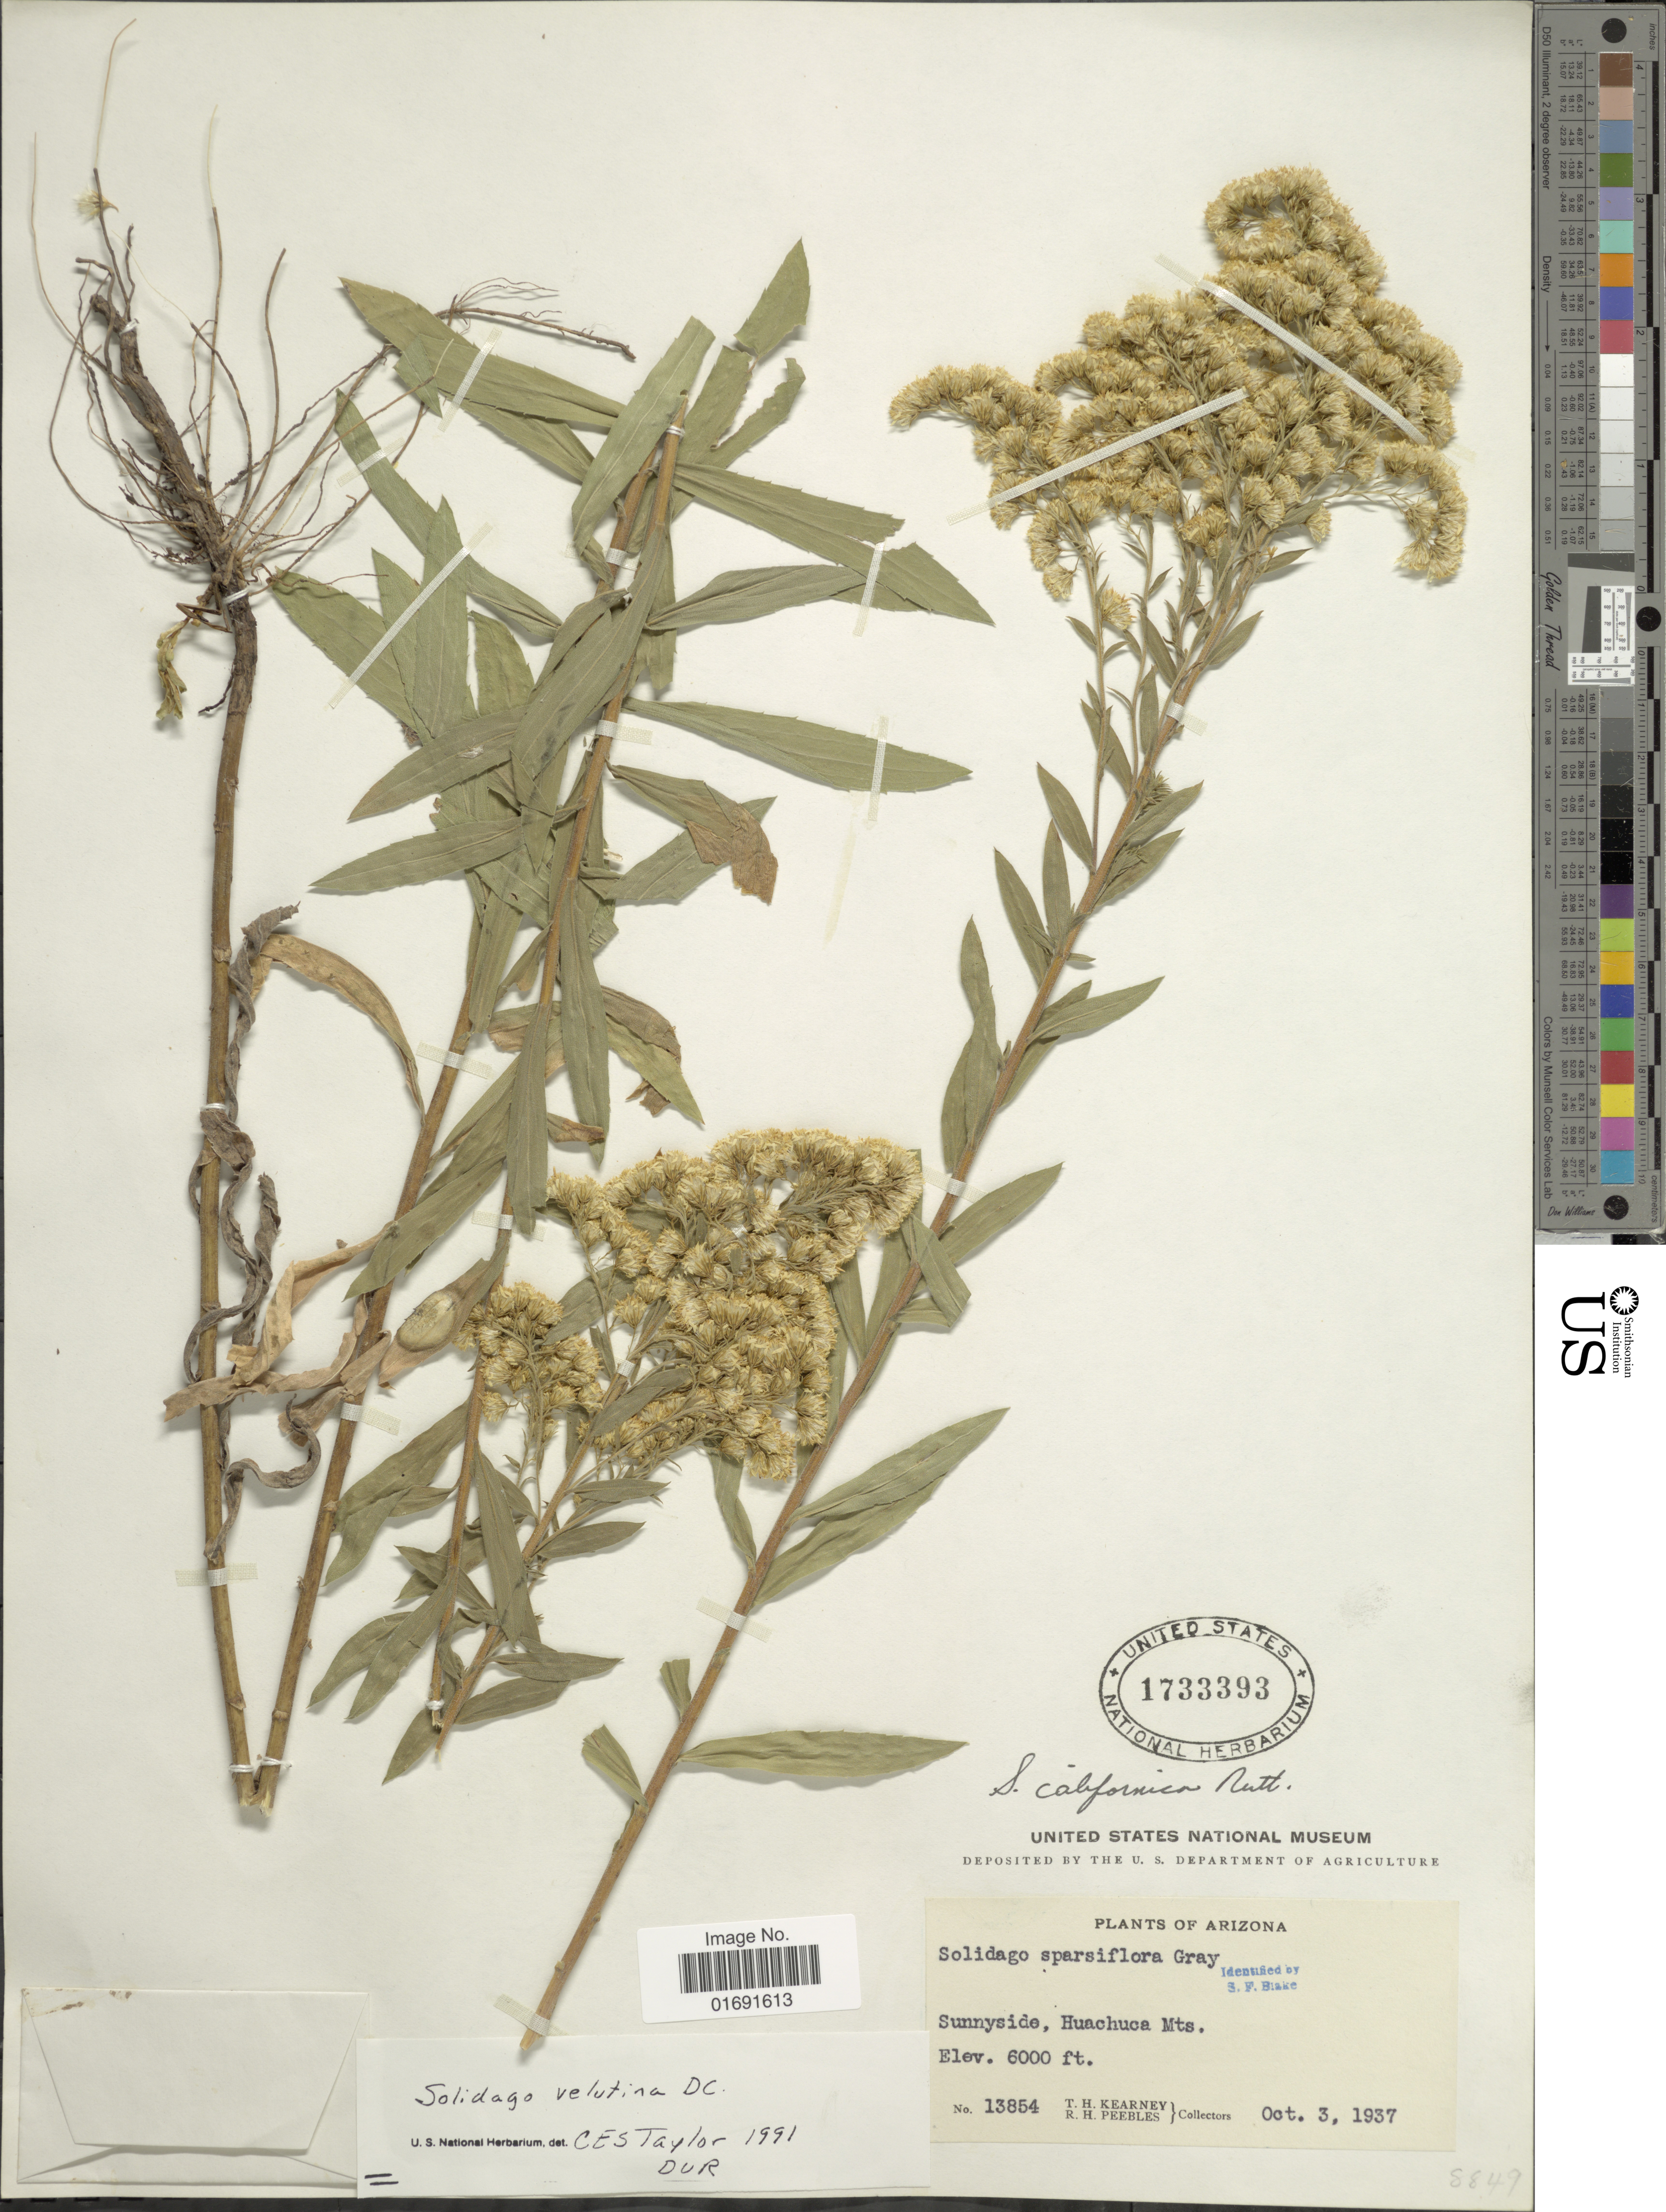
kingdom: Plantae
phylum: Tracheophyta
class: Magnoliopsida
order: Asterales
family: Asteraceae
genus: Solidago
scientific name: Solidago velutina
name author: DC.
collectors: T. H. Kearney & R. H. Peebles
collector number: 13854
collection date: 1937-10-03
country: United States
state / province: Arizona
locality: Sunnyside, Huachuca Mts.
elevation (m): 1829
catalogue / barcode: US 1733393